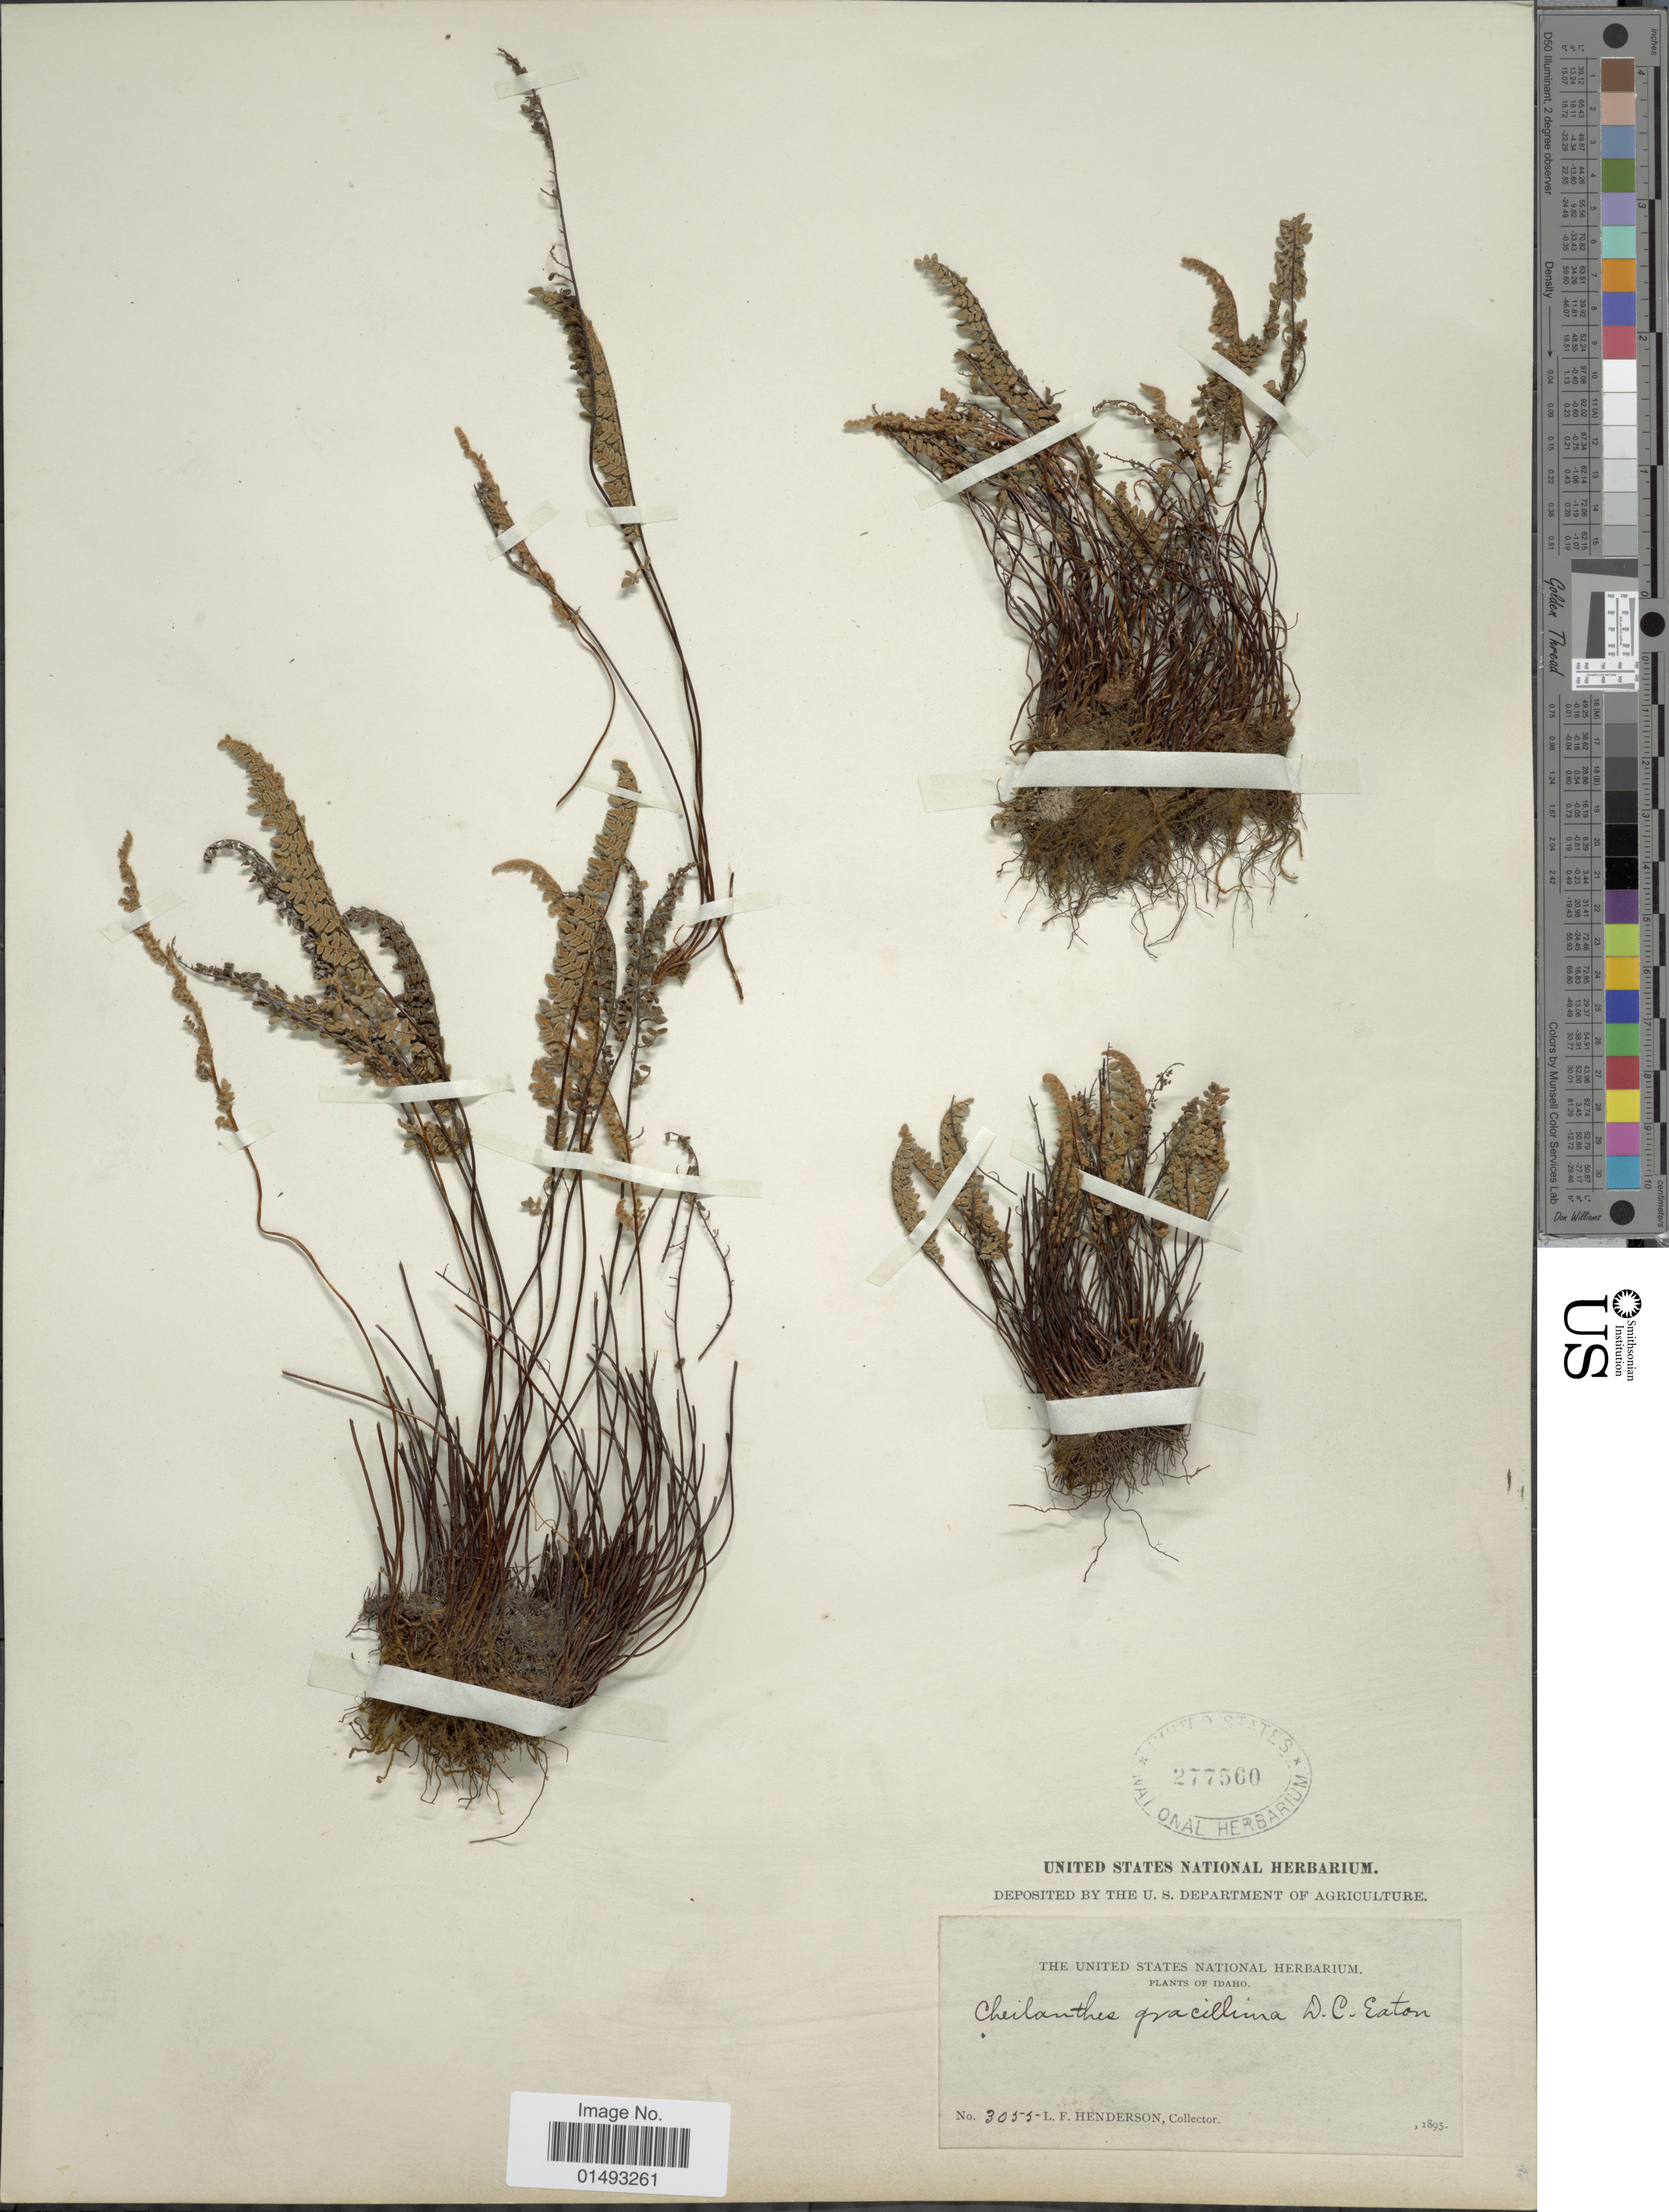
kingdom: Plantae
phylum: Tracheophyta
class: Polypodiopsida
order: Polypodiales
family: Pteridaceae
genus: Myriopteris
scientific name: Myriopteris gracillima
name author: (D.C. Eaton) J. Sm.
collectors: L. Henderson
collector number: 3055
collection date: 1895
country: United States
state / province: Idaho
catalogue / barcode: US 275560